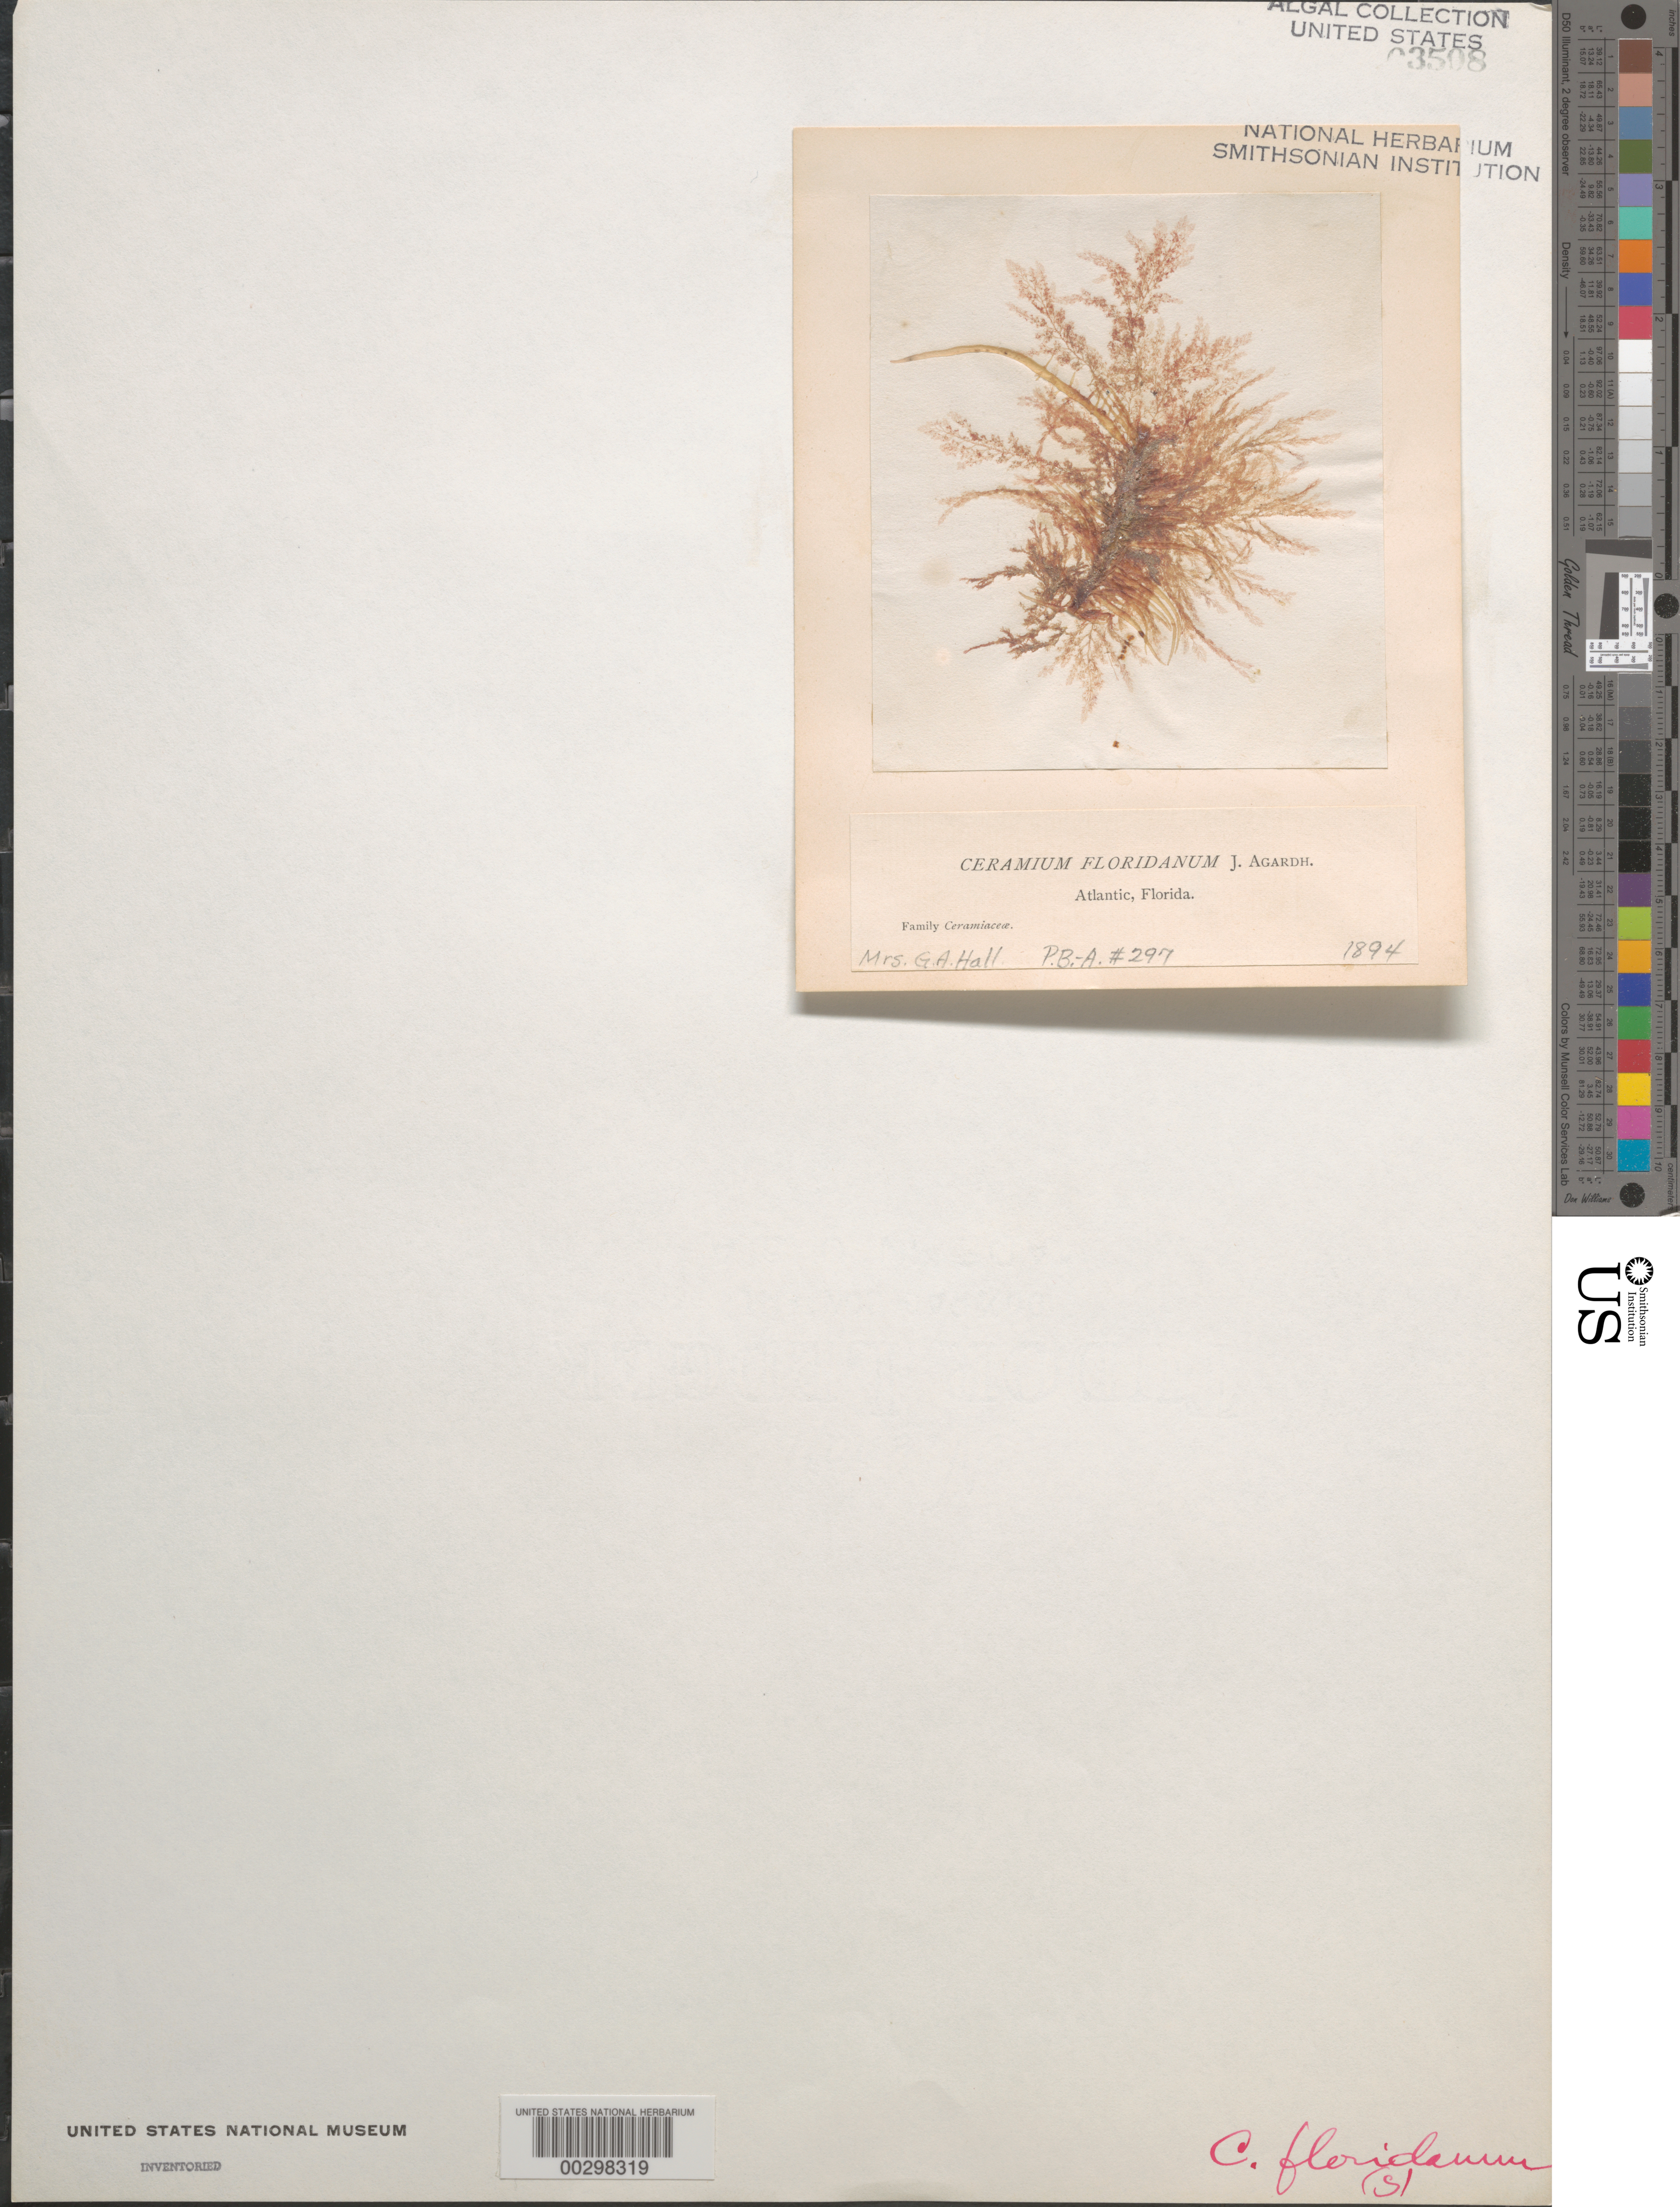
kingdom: Plantae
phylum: Rhodophyta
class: Florideophyceae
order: Ceramiales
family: Ceramiaceae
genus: Ceramium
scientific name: Ceramium floridanum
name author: J. Agardh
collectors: Mrs. Hall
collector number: PB-A 297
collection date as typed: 1894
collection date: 1894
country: United States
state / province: Florida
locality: Atlantic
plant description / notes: Collins, Holden & Setchell, Phycotheca Boreali-Americana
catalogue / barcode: US 3508